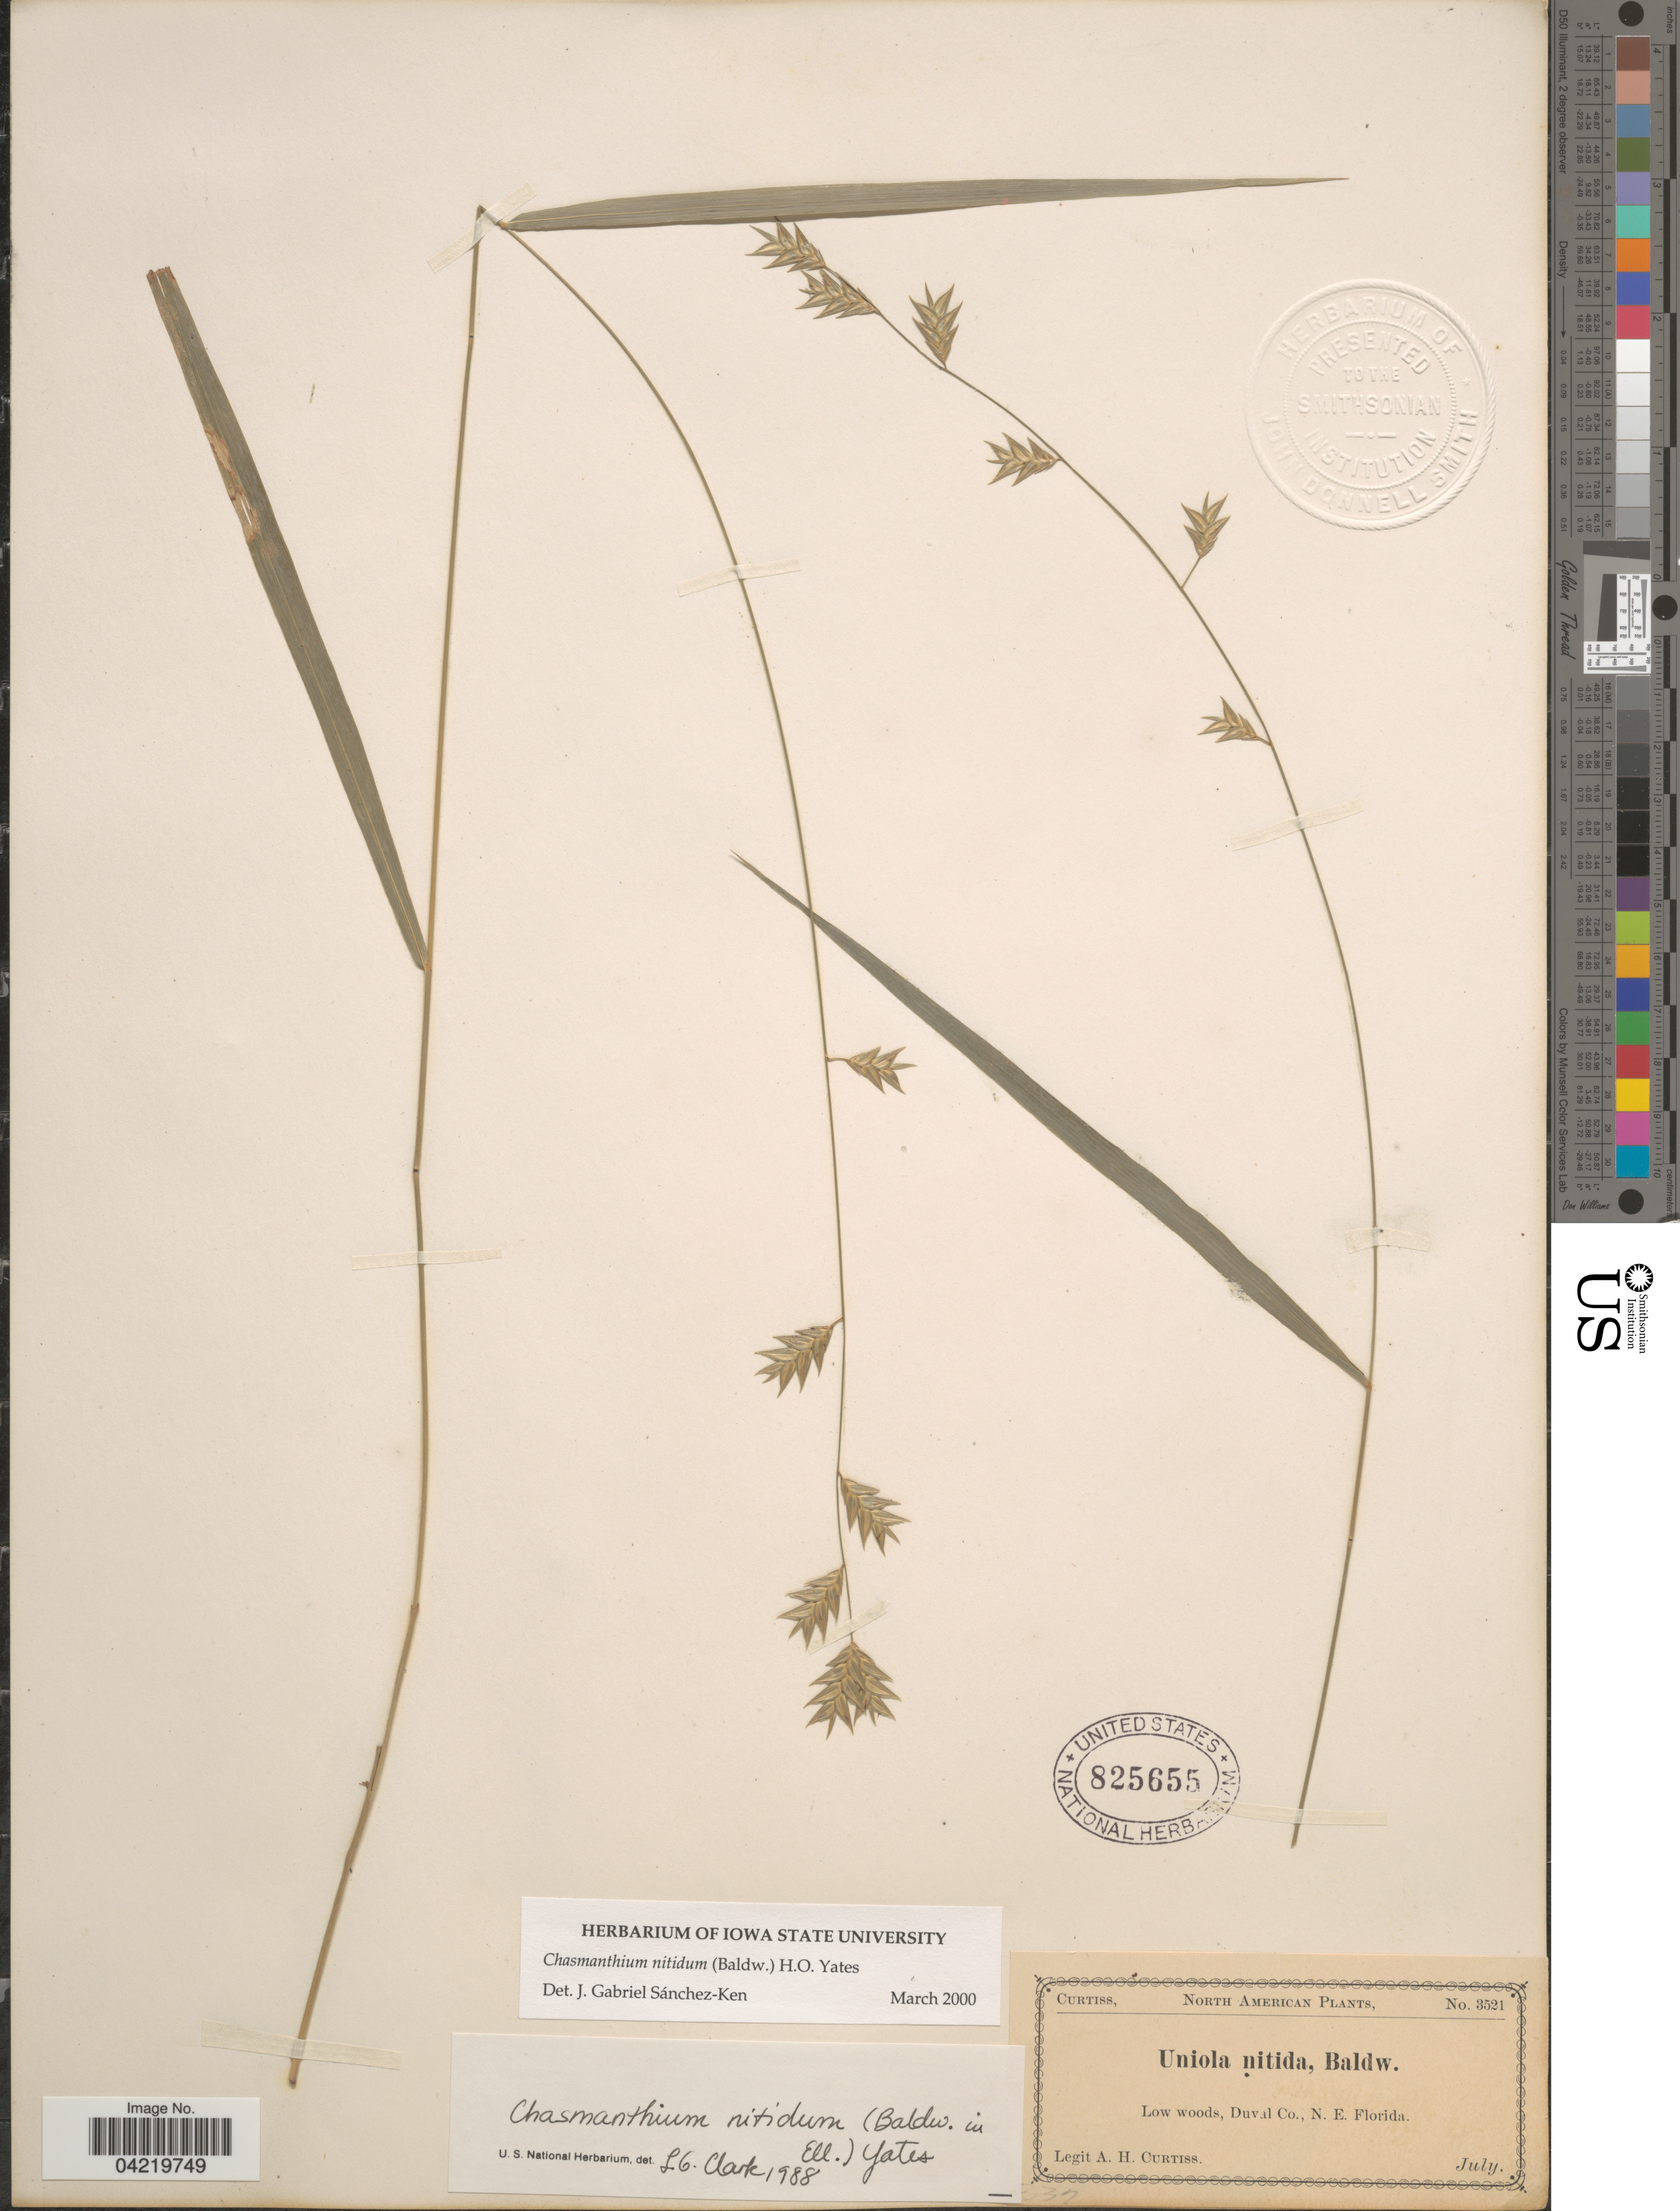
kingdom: Plantae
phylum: Tracheophyta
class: Liliopsida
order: Poales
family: Poaceae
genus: Chasmanthium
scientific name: Chasmanthium nitidum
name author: (Baldwin ex Elliott) H.O. Yates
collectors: A. H. Curtiss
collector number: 3521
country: United States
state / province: Florida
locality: Low woods, Duval Co., N.E. Florida.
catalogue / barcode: US 825655